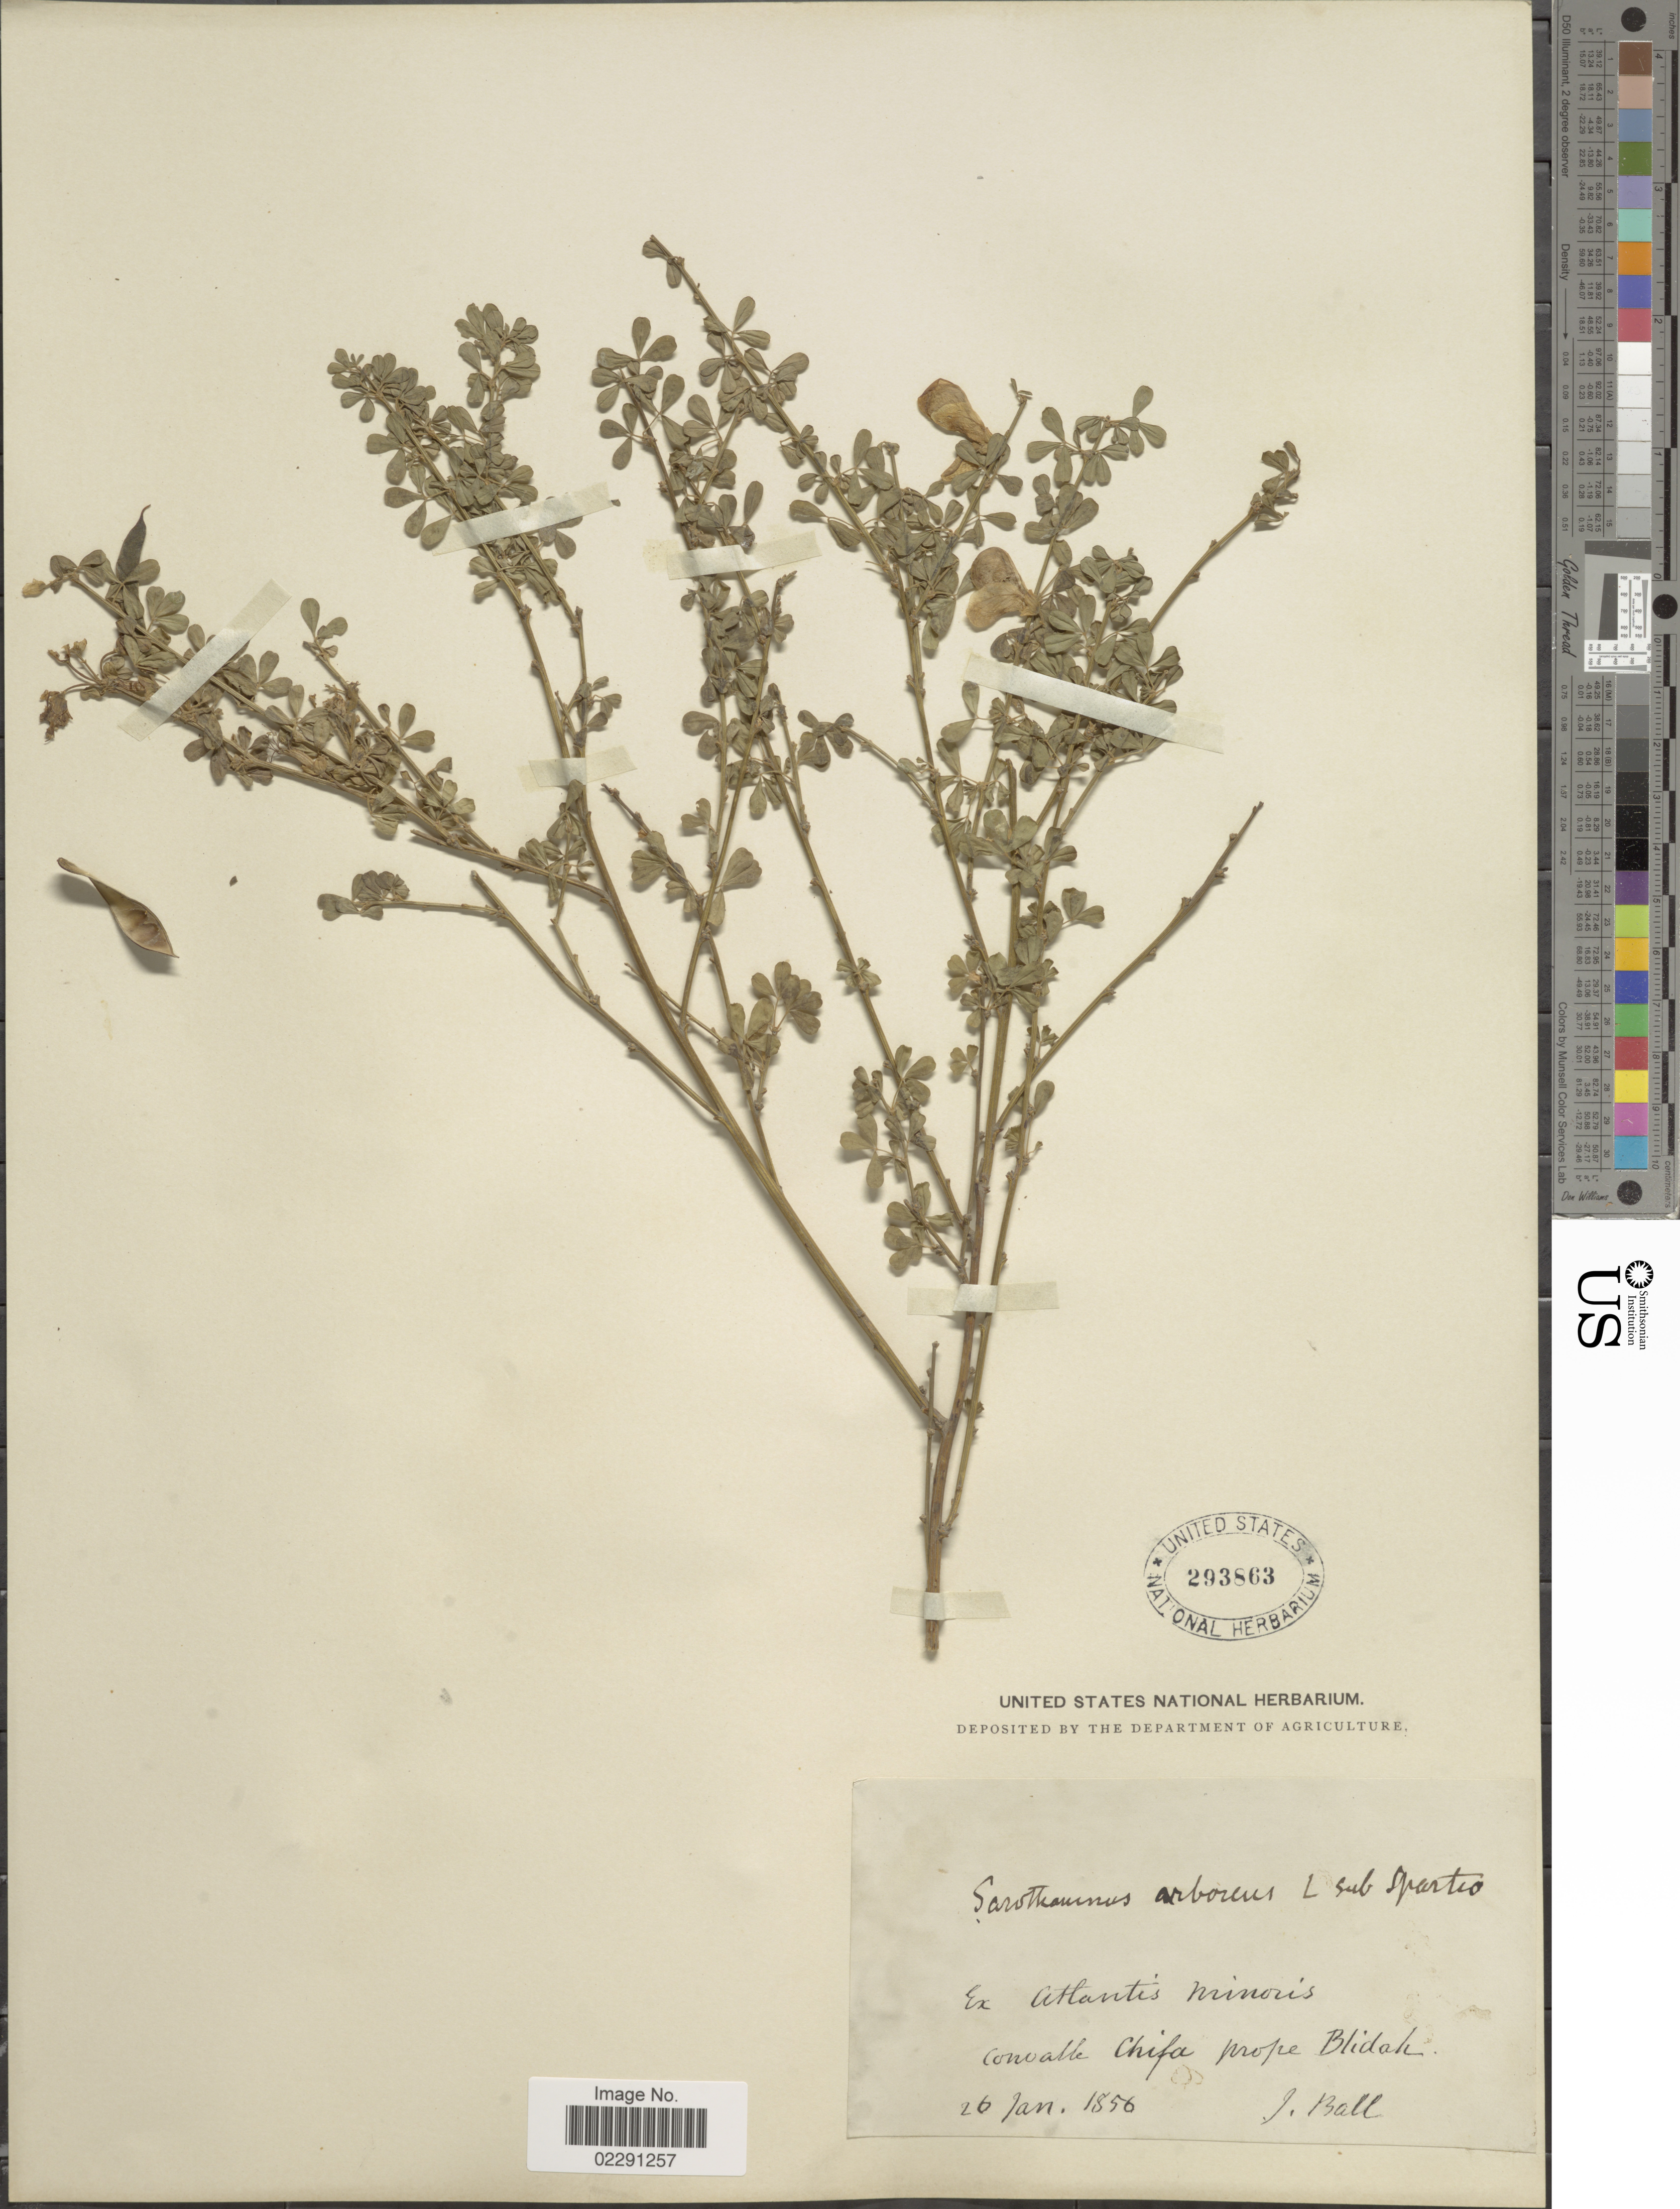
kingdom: Plantae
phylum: Tracheophyta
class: Magnoliopsida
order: Fabales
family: Fabaceae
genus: Cytisus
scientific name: Cytisus arboreus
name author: (Desf.) DC.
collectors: J. Ball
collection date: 1856-01-26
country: Algeria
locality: Ex Atlantis minoris, convalle Chifa prope Blidah.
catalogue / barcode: US 293863